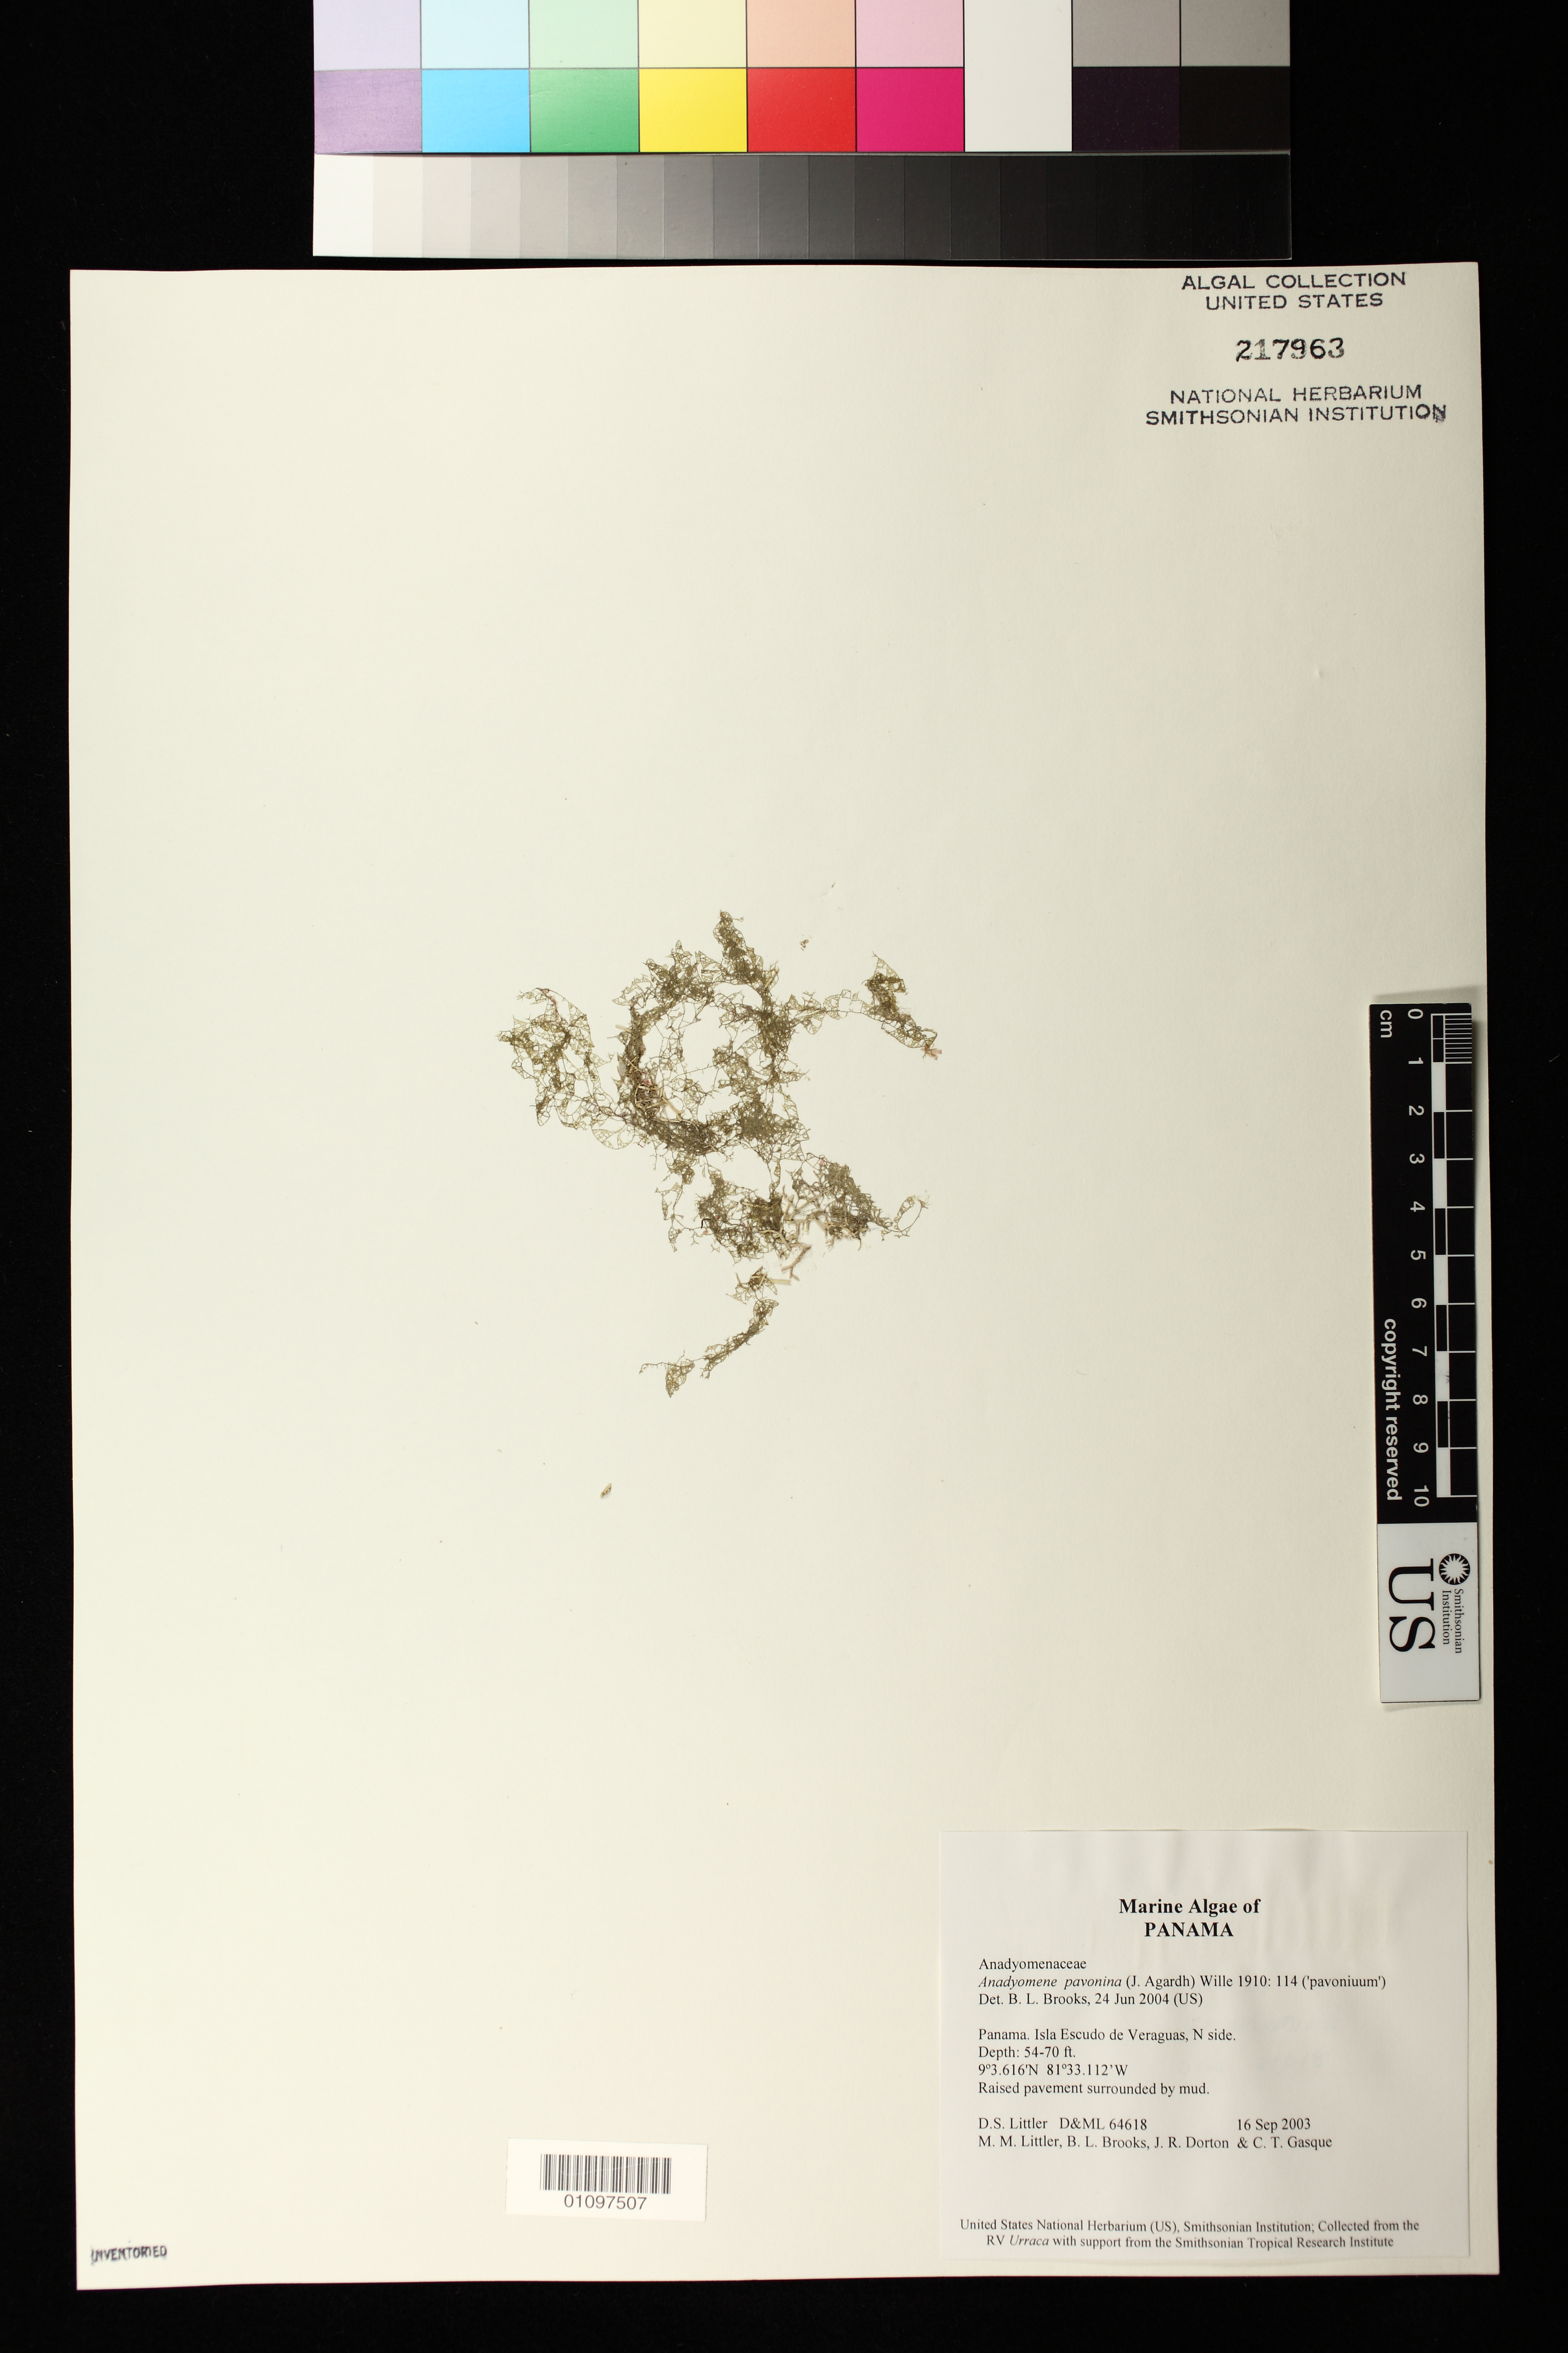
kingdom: Plantae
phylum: Chlorophyta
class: Ulvophyceae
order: Cladophorales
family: Anadyomenaceae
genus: Anadyomene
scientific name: Anadyomene pavonina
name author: (J. Agardh) J. Wille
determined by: Brooks, B. L., (BOT), Smithsonian Institution - National Museum of Natural History (UNITED STATES)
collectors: D. S. Littler, M. M. Littler, B. Brooks, J. Dorton & C. Gasque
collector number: D&ML 64618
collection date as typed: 16 Sep 2003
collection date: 2003-09-16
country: Panama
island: Escudo de Veraguas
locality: North side of island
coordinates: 9 3.616'N, 81 33.112'W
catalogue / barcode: US 217963